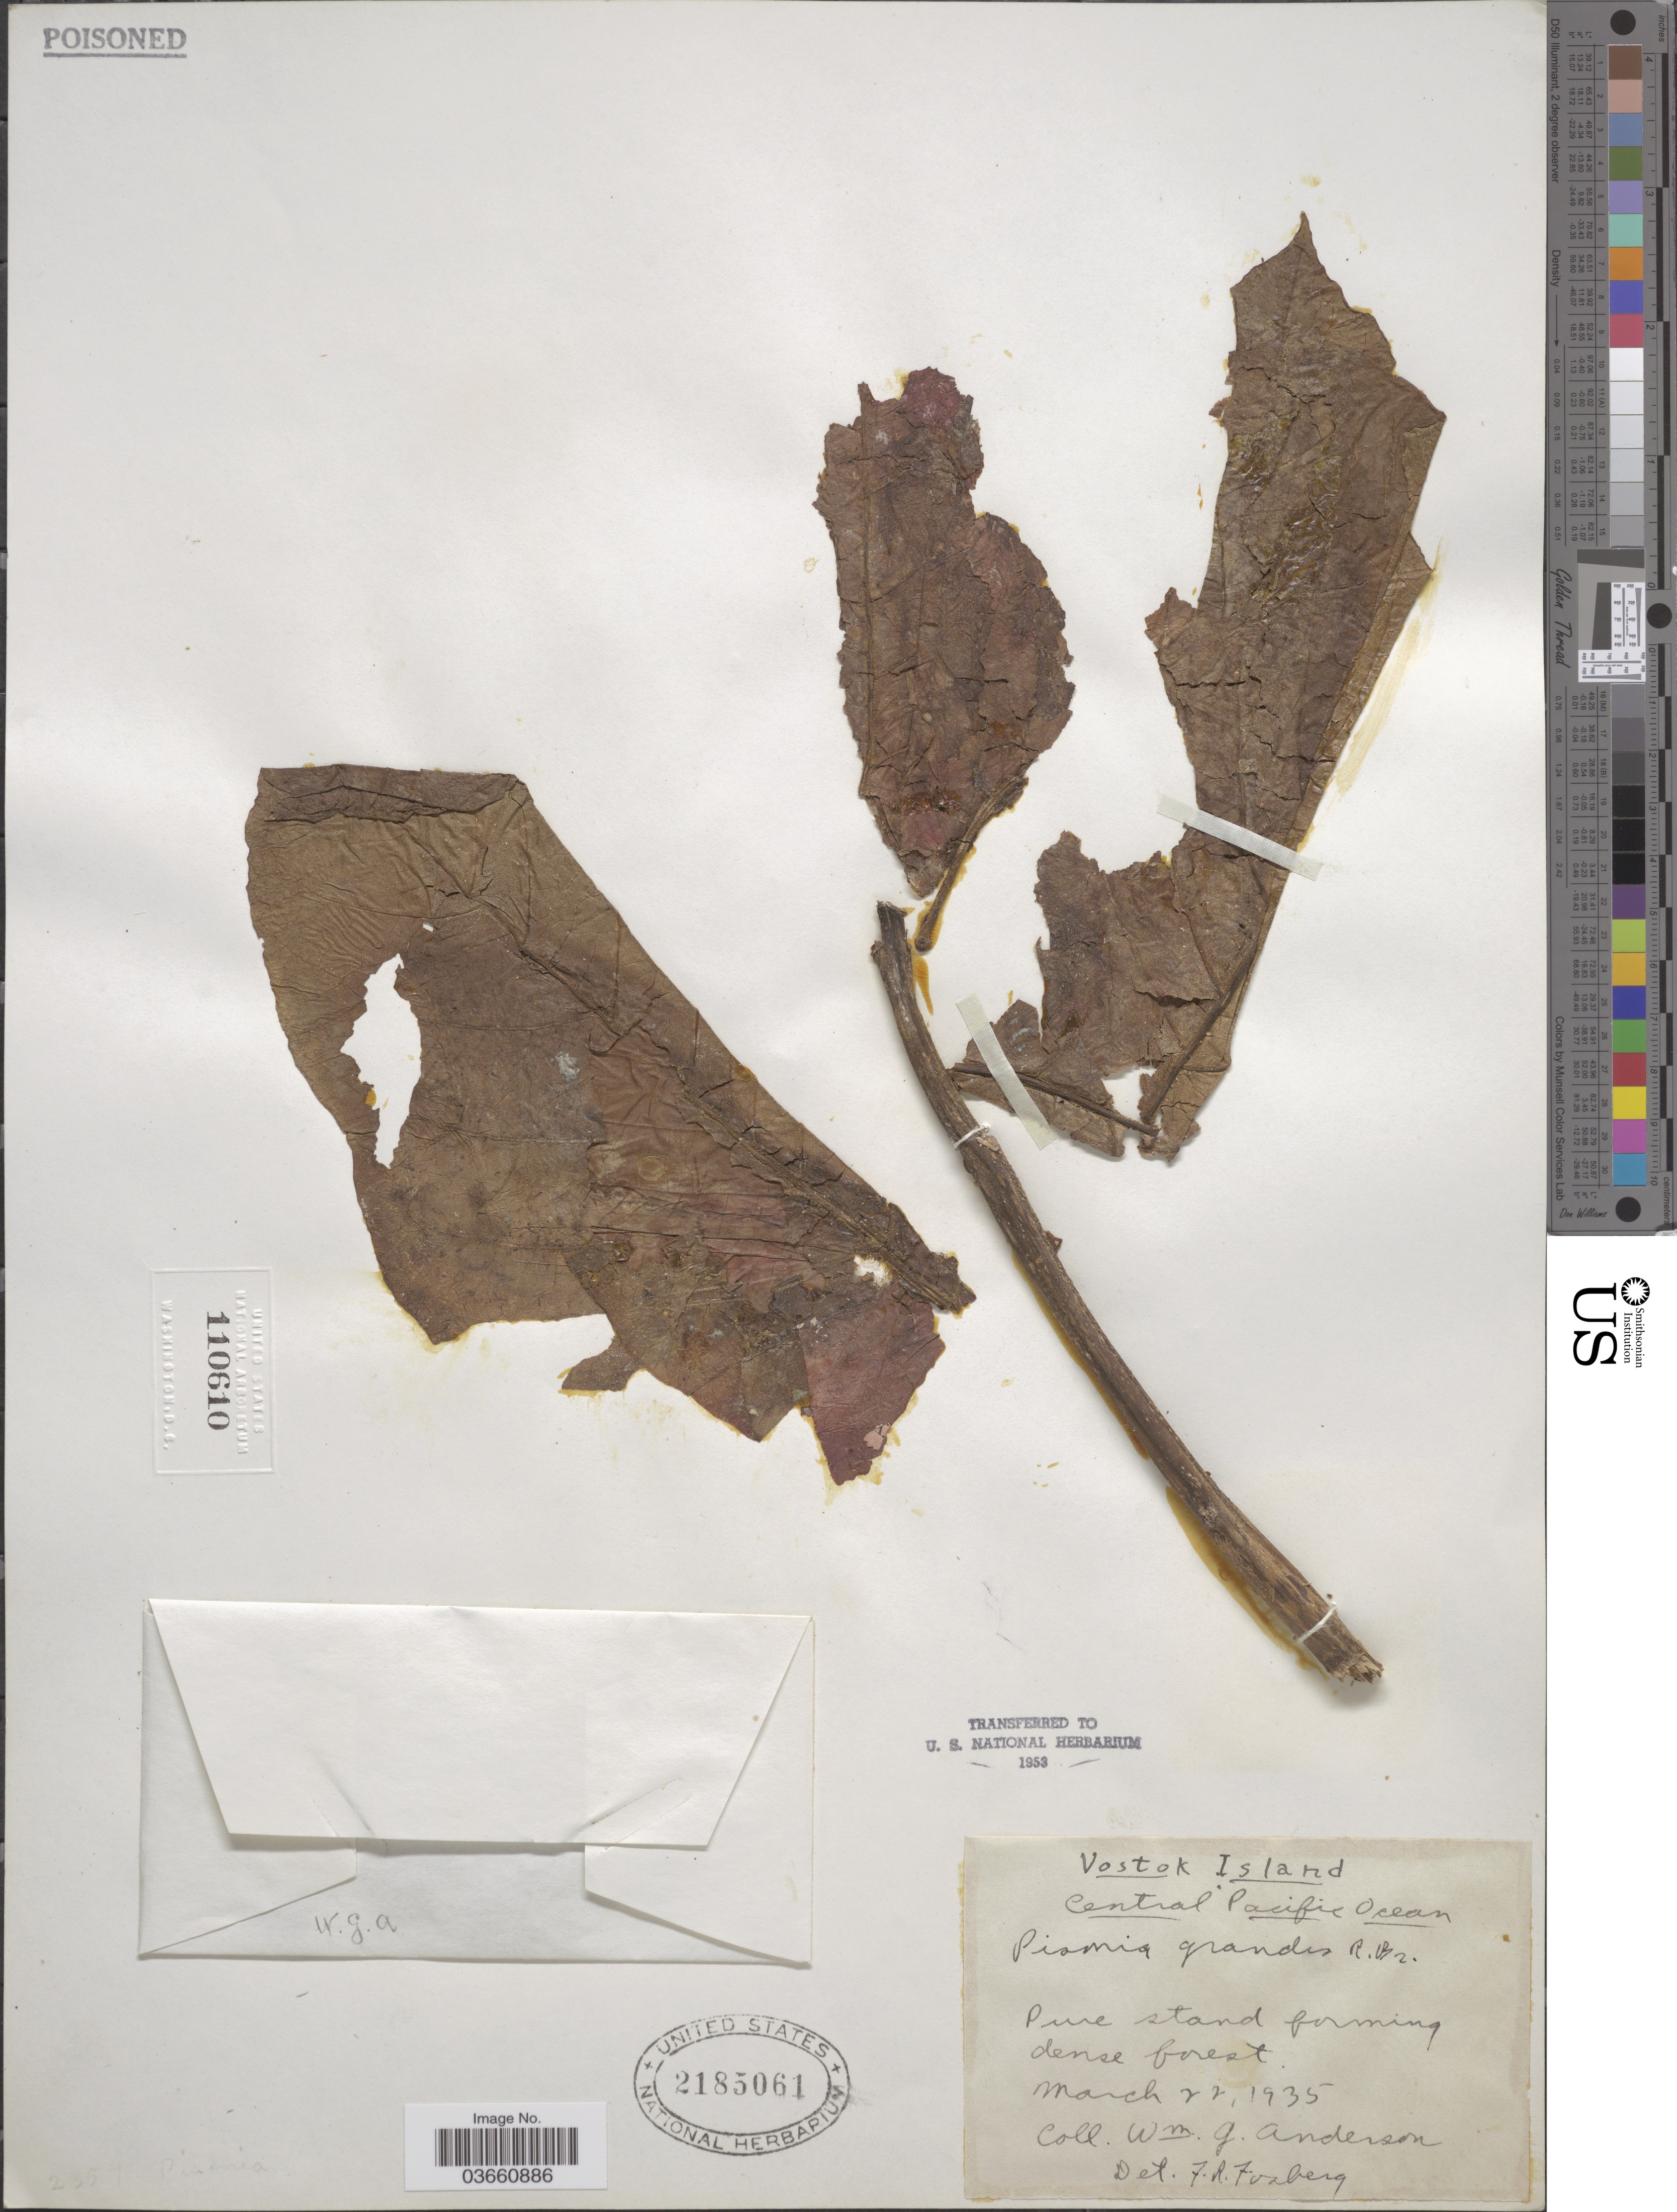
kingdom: Plantae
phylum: Tracheophyta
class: Magnoliopsida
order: Caryophyllales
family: Nyctaginaceae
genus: Pisonia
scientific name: Pisonia grandis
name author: R. Br.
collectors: W. Anderson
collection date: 1935-03-22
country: Kiribati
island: Vostok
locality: Vostok Island. Central Pacific Ocean.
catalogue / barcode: US 2185061